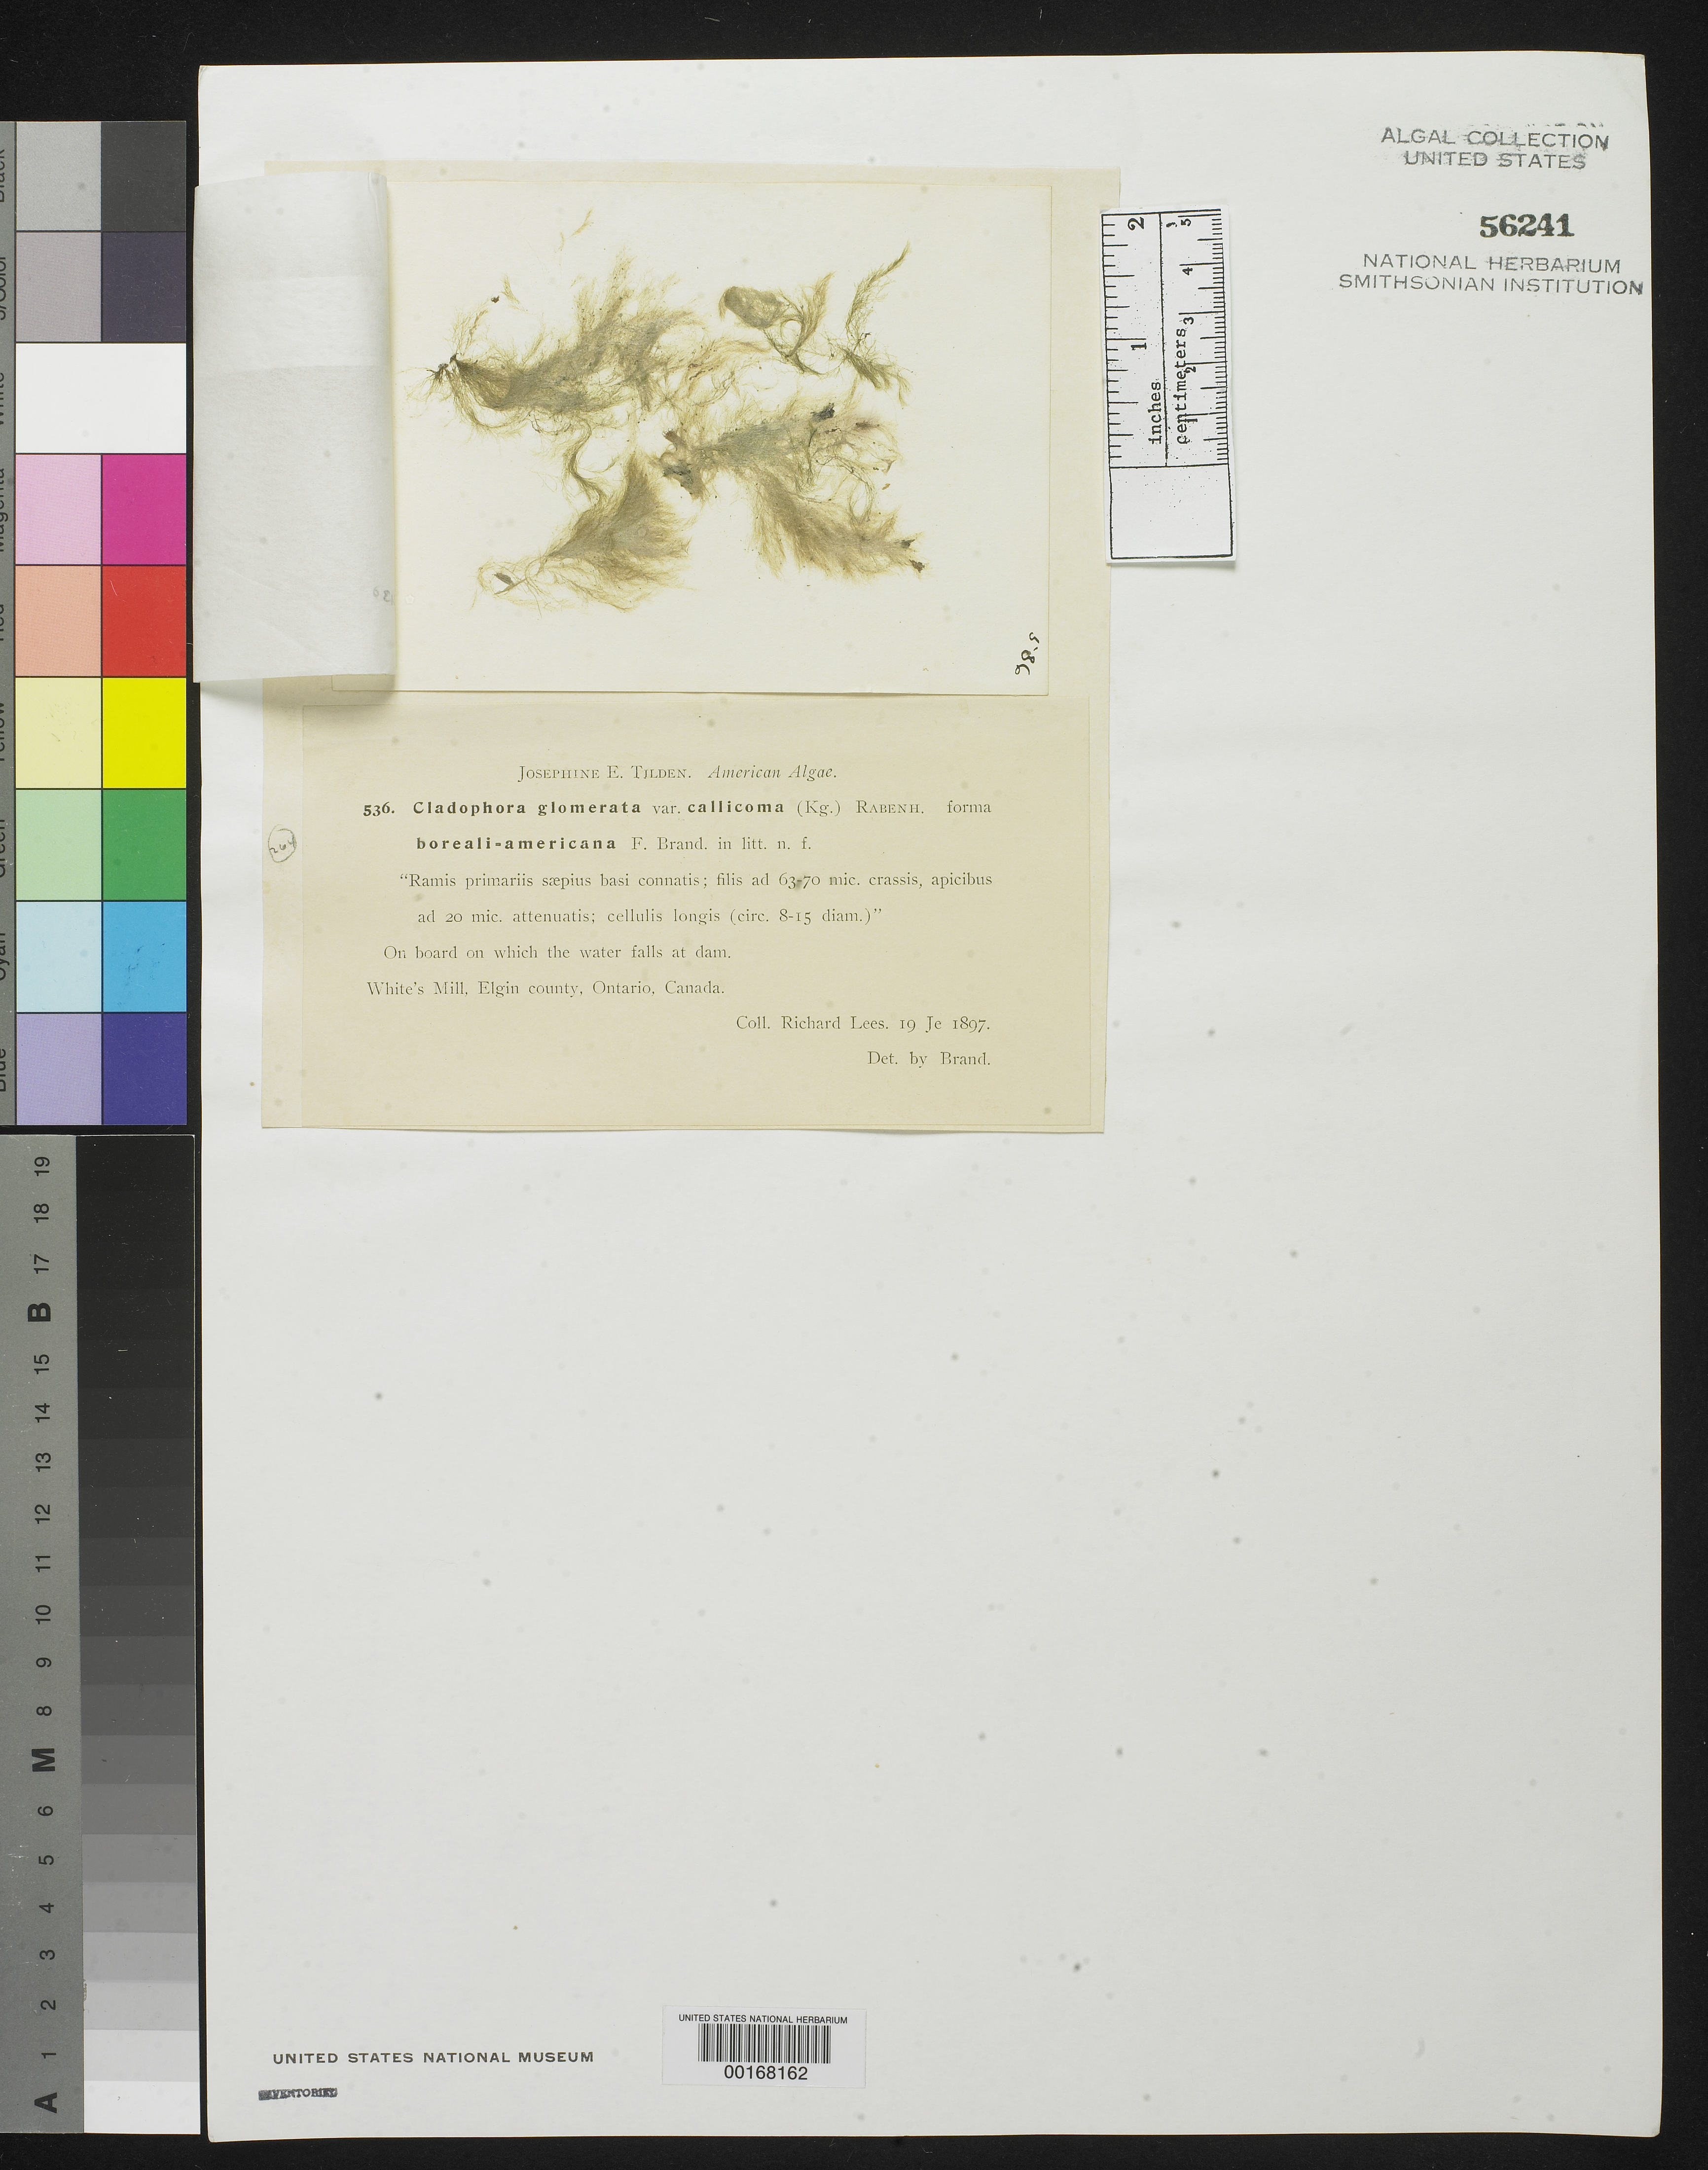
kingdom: Plantae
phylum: Chlorophyta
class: Ulvophyceae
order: Cladophorales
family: Cladophoraceae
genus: Cladophora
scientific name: Cladophora glomerata f. boreali- americana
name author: F. Brand in J. E. Tilden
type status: Isotype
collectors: R. Lees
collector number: JET 536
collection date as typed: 19 Jun 1897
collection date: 1897-06-19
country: Canada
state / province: Ontario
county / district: Elgin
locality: White's Mill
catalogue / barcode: US 56241